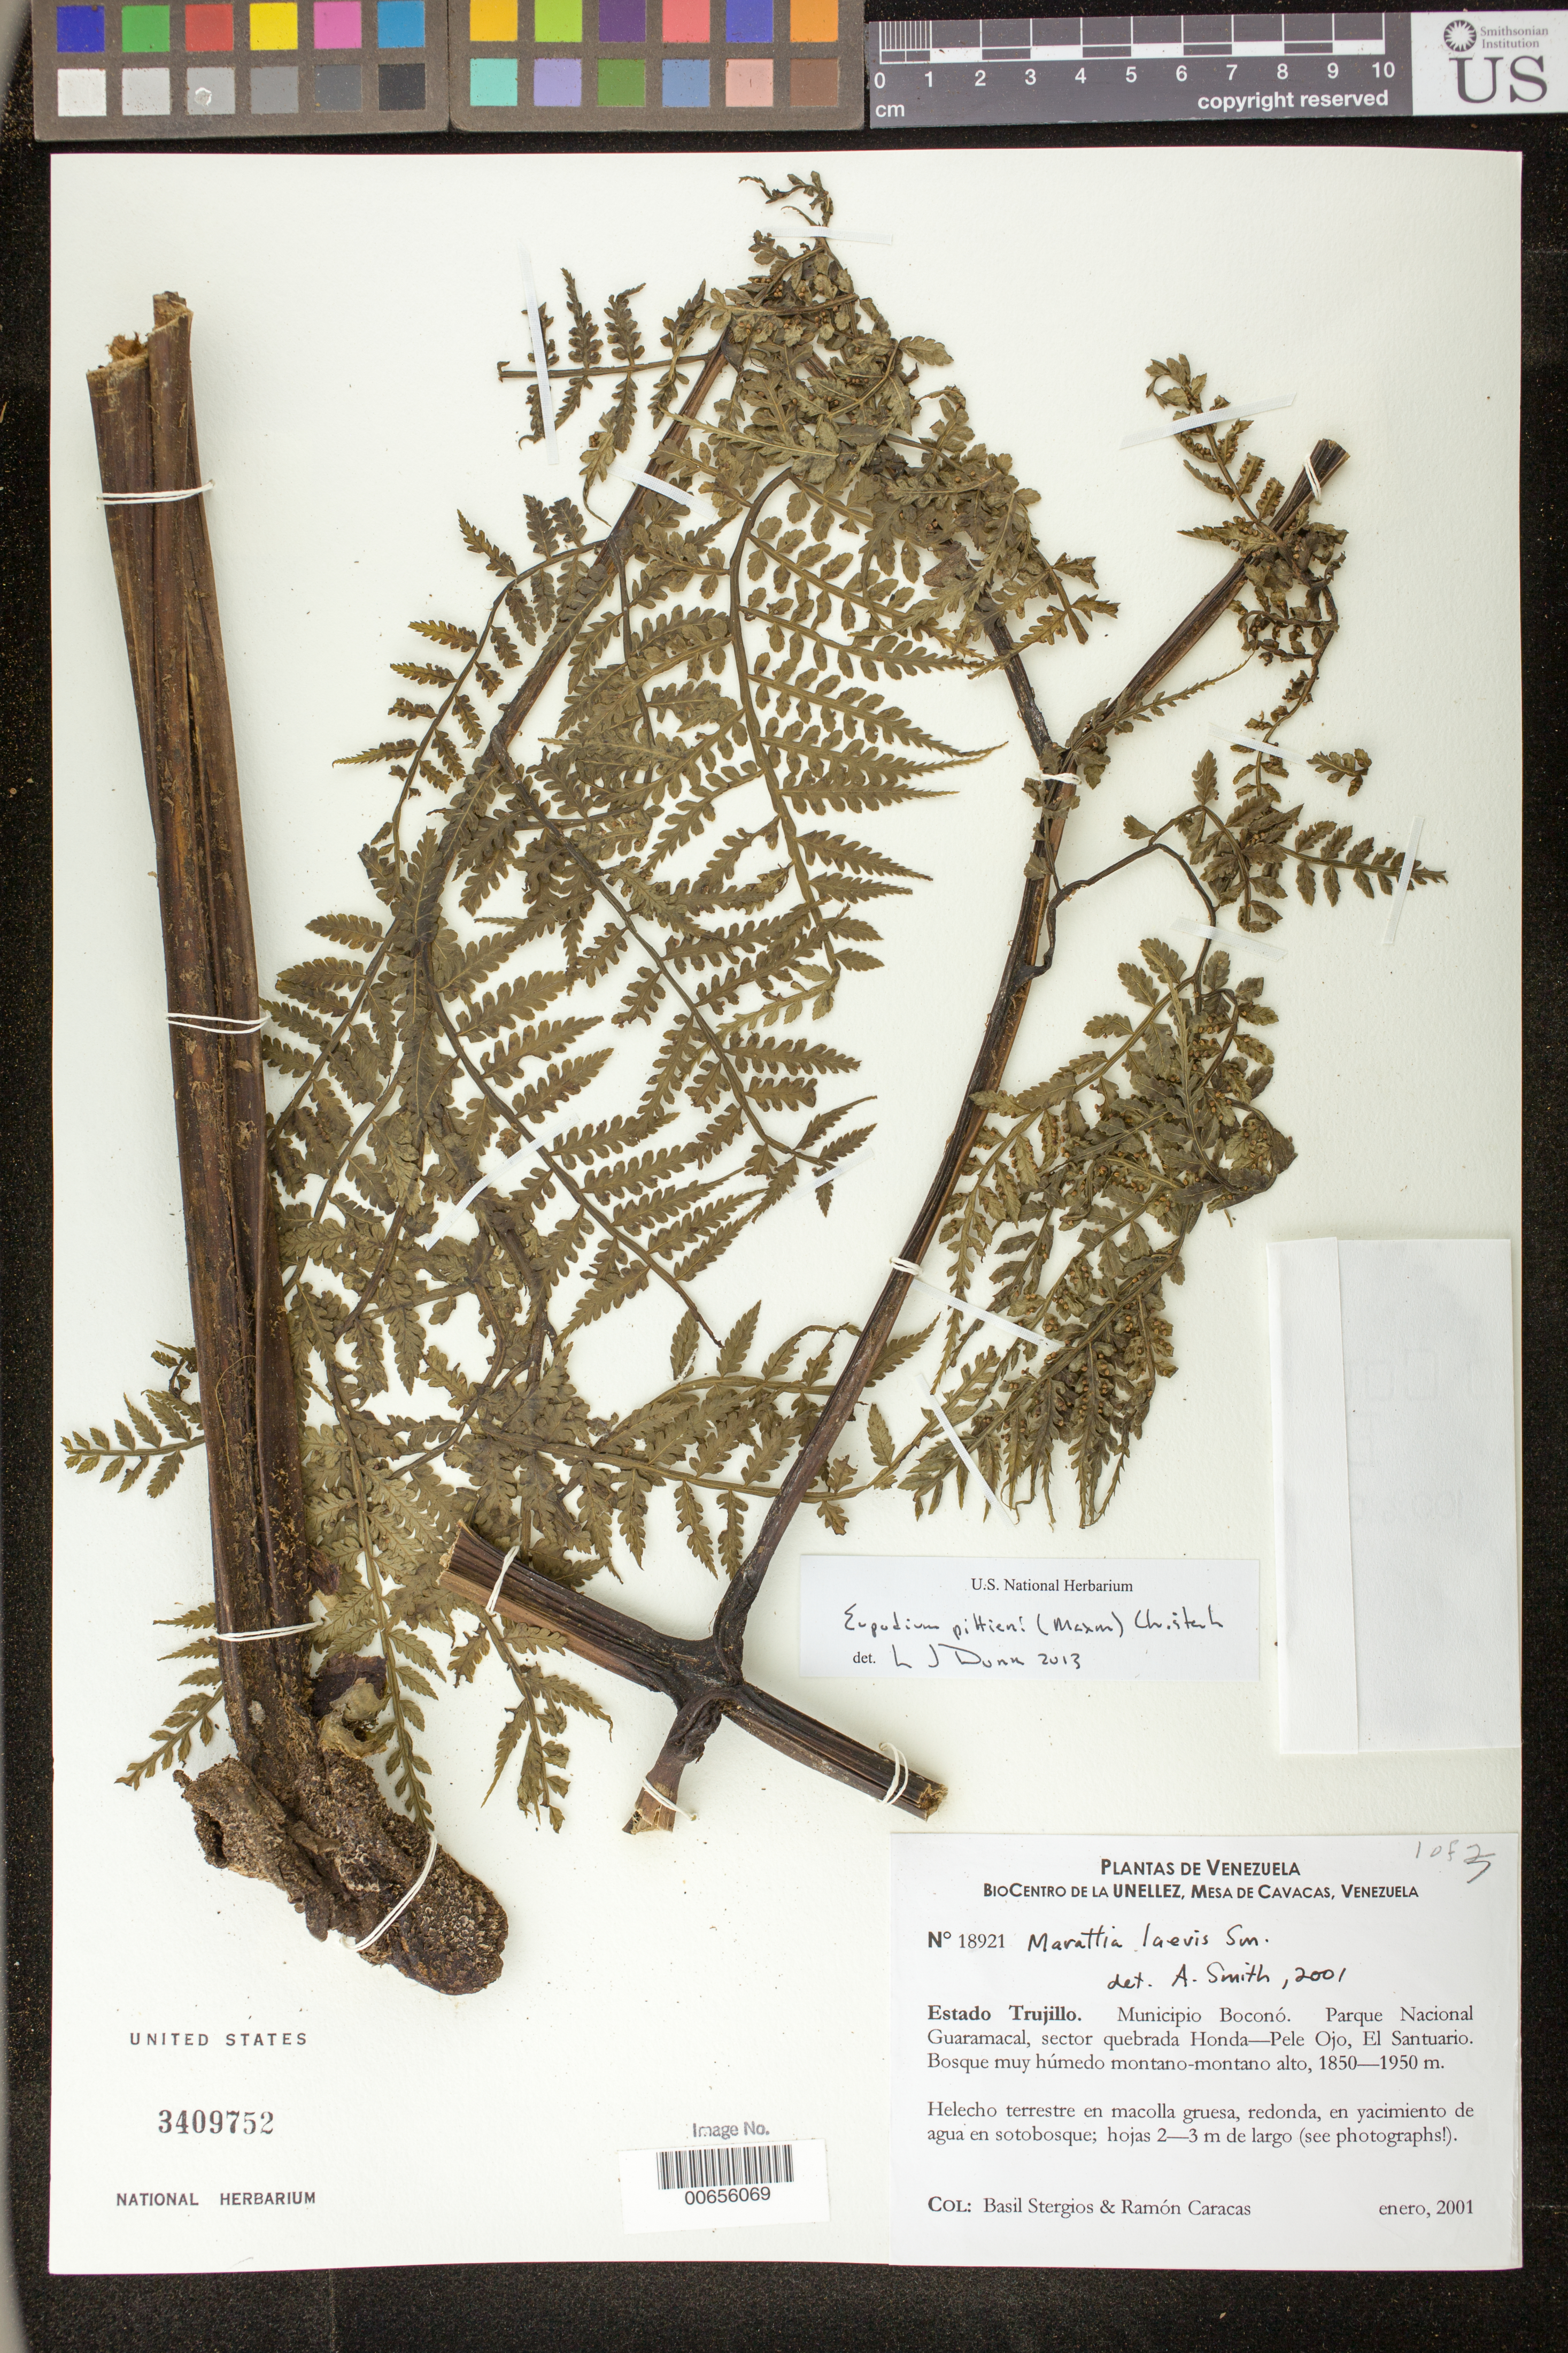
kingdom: Plantae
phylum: Tracheophyta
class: Polypodiopsida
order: Marattiales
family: Marattiaceae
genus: Eupodium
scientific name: Eupodium pittieri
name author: (Maxon) Christenh.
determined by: Dorr, L. J., (BOT), Smithsonian Institution - National Museum of Natural History (UNITED STATES)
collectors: B. G. Stergios & R. Caracas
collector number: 18921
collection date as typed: Jan 2001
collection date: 2001-01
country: Venezuela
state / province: Trujillo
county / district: Boconó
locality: Parque Nacional Guaramacal, sector quebrada Honda-Pele Ojo, El Santuario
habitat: Bosque muy húmedo montano-montano alto.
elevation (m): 1850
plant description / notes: PORT, UC, US, VEN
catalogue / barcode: US 3409752